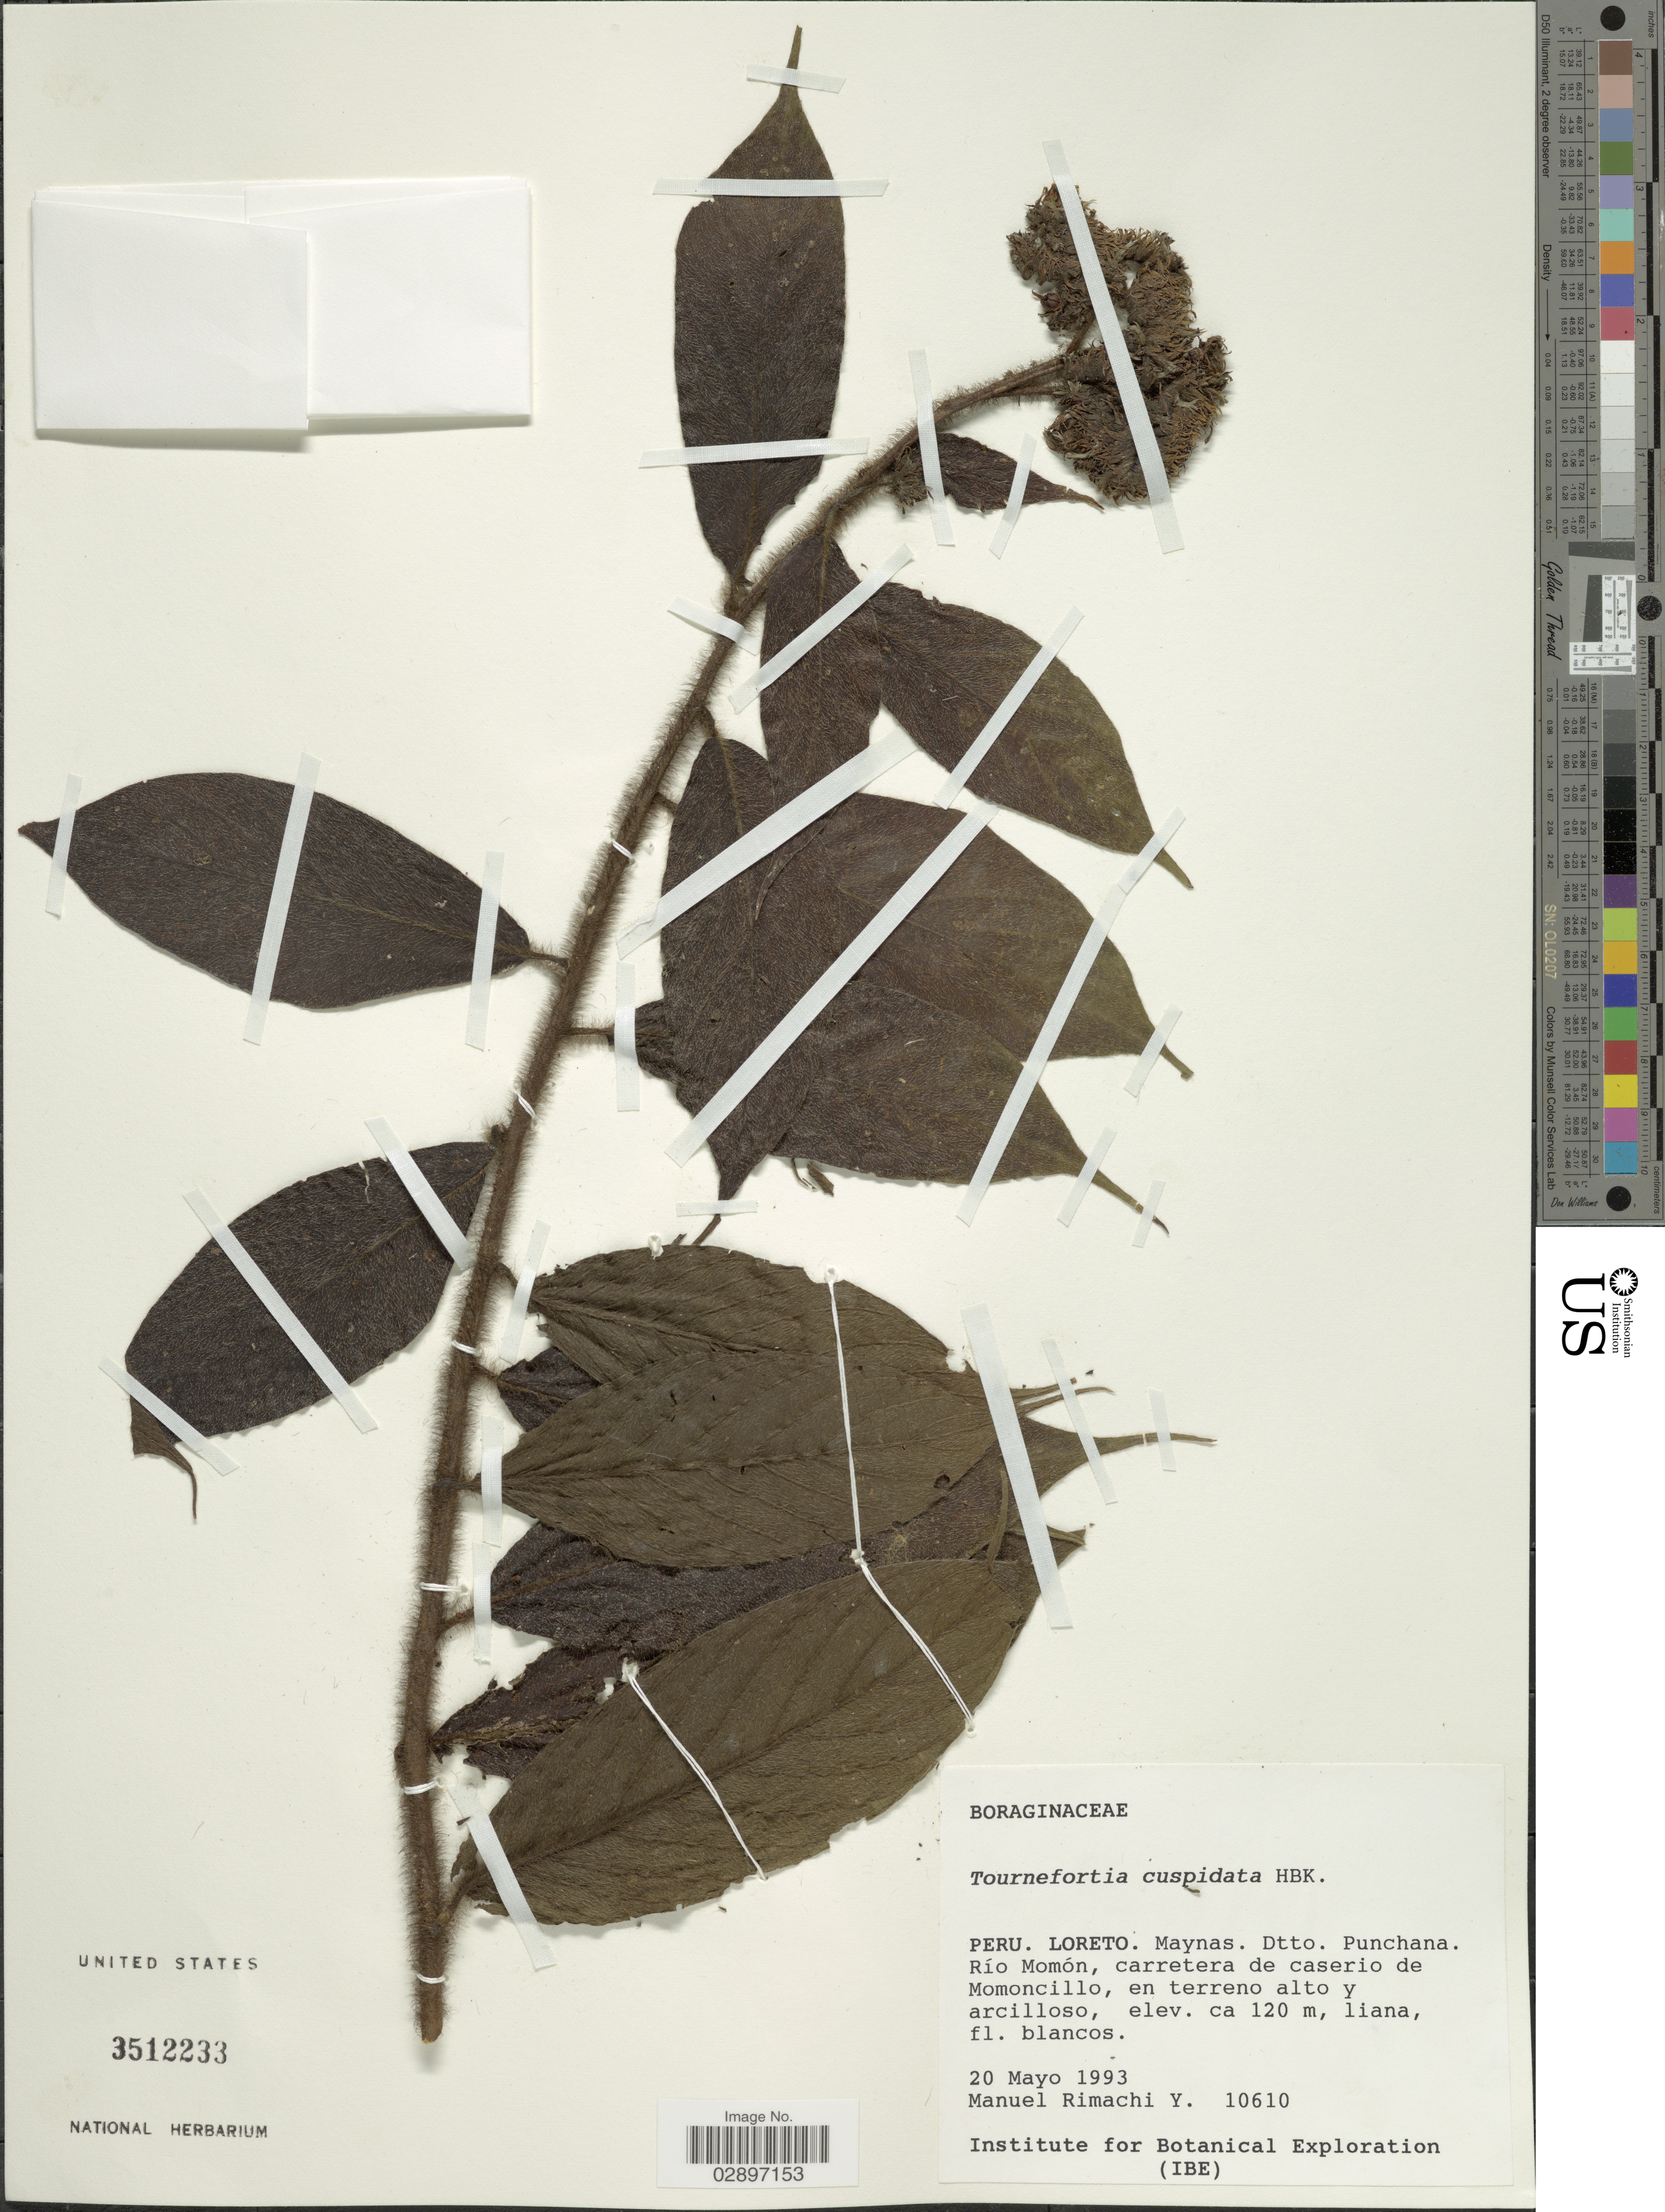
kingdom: Plantae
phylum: Tracheophyta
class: Magnoliopsida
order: Boraginales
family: Heliotropiaceae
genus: Tournefortia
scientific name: Tournefortia cuspidata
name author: Kunth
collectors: M. Rimachi Y.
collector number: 10610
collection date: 1993-05-20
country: Peru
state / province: Loreto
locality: Maynas. Dtto. Punchana. Río Momón, carretera de caserio de Momoncillo, en terreno alto y arcilloso.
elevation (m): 120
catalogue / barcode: US 3512233